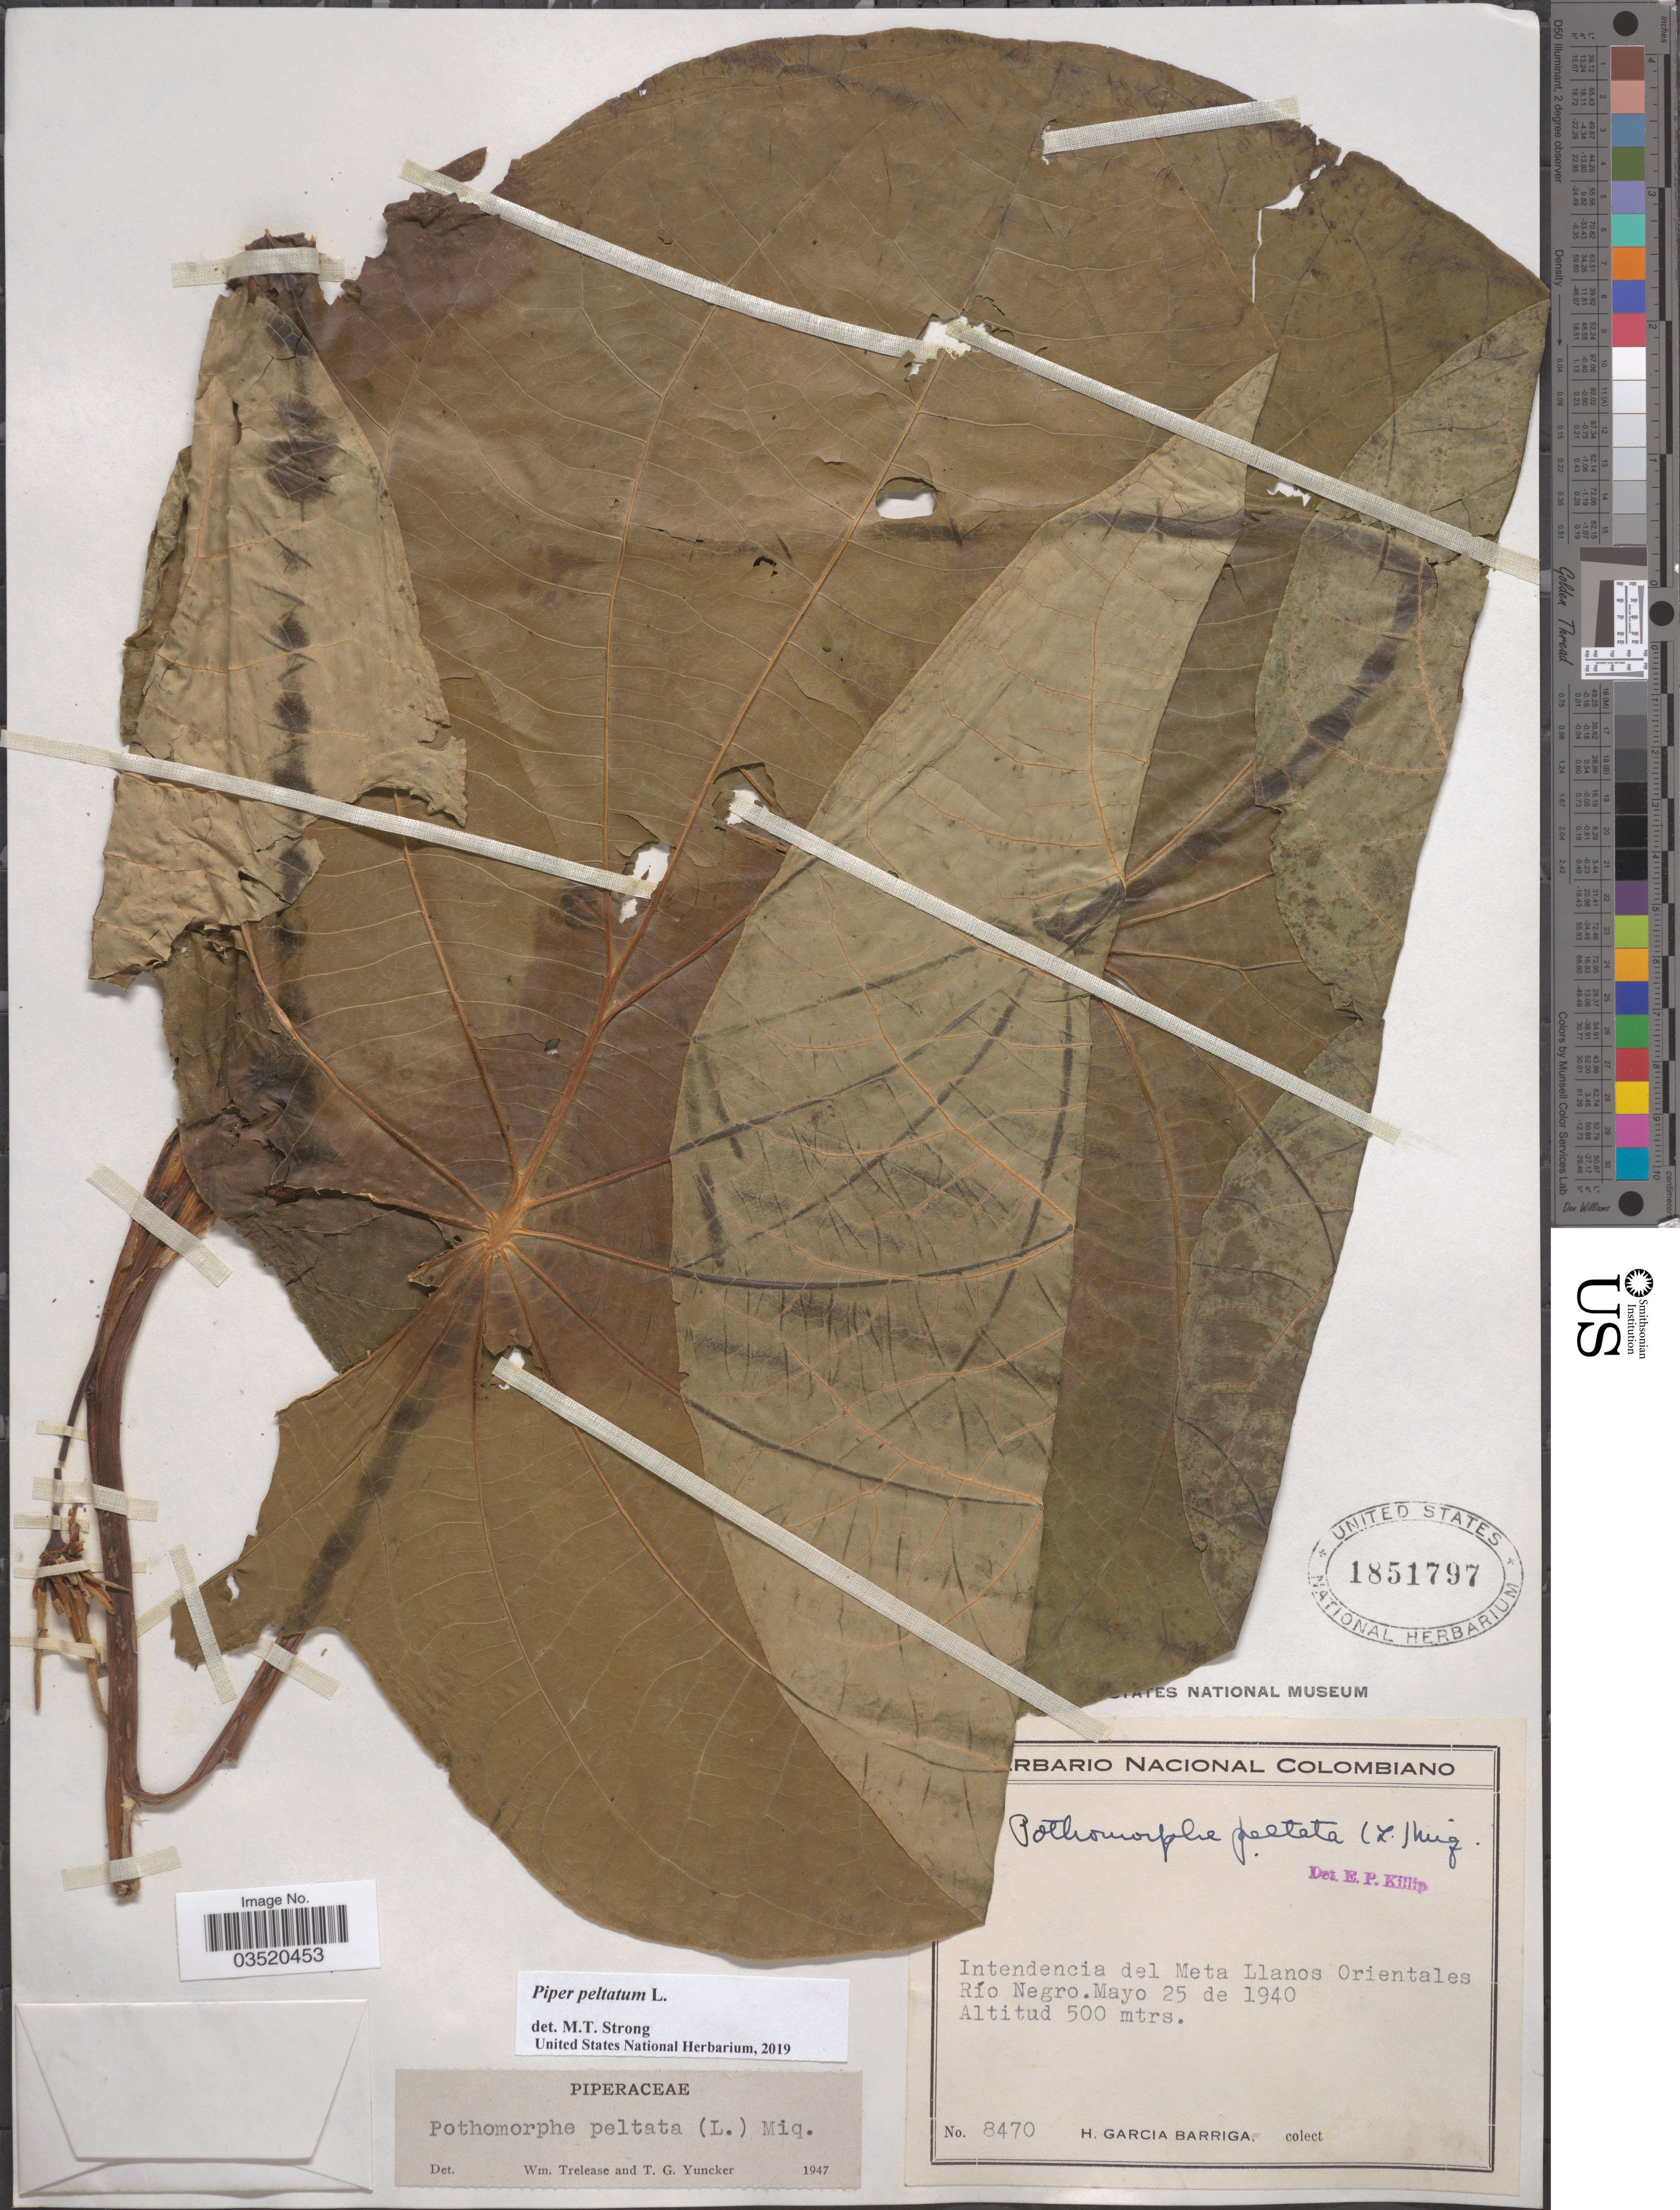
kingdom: Plantae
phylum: Tracheophyta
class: Magnoliopsida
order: Piperales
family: Piperaceae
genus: Piper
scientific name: Piper peltatum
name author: L.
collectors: H. García Barriga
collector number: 8470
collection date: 1940-05-25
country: Colombia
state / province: Meta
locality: Intendencia del Meta Llanos Orientales. Río Negro.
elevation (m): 500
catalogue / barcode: US 1851797